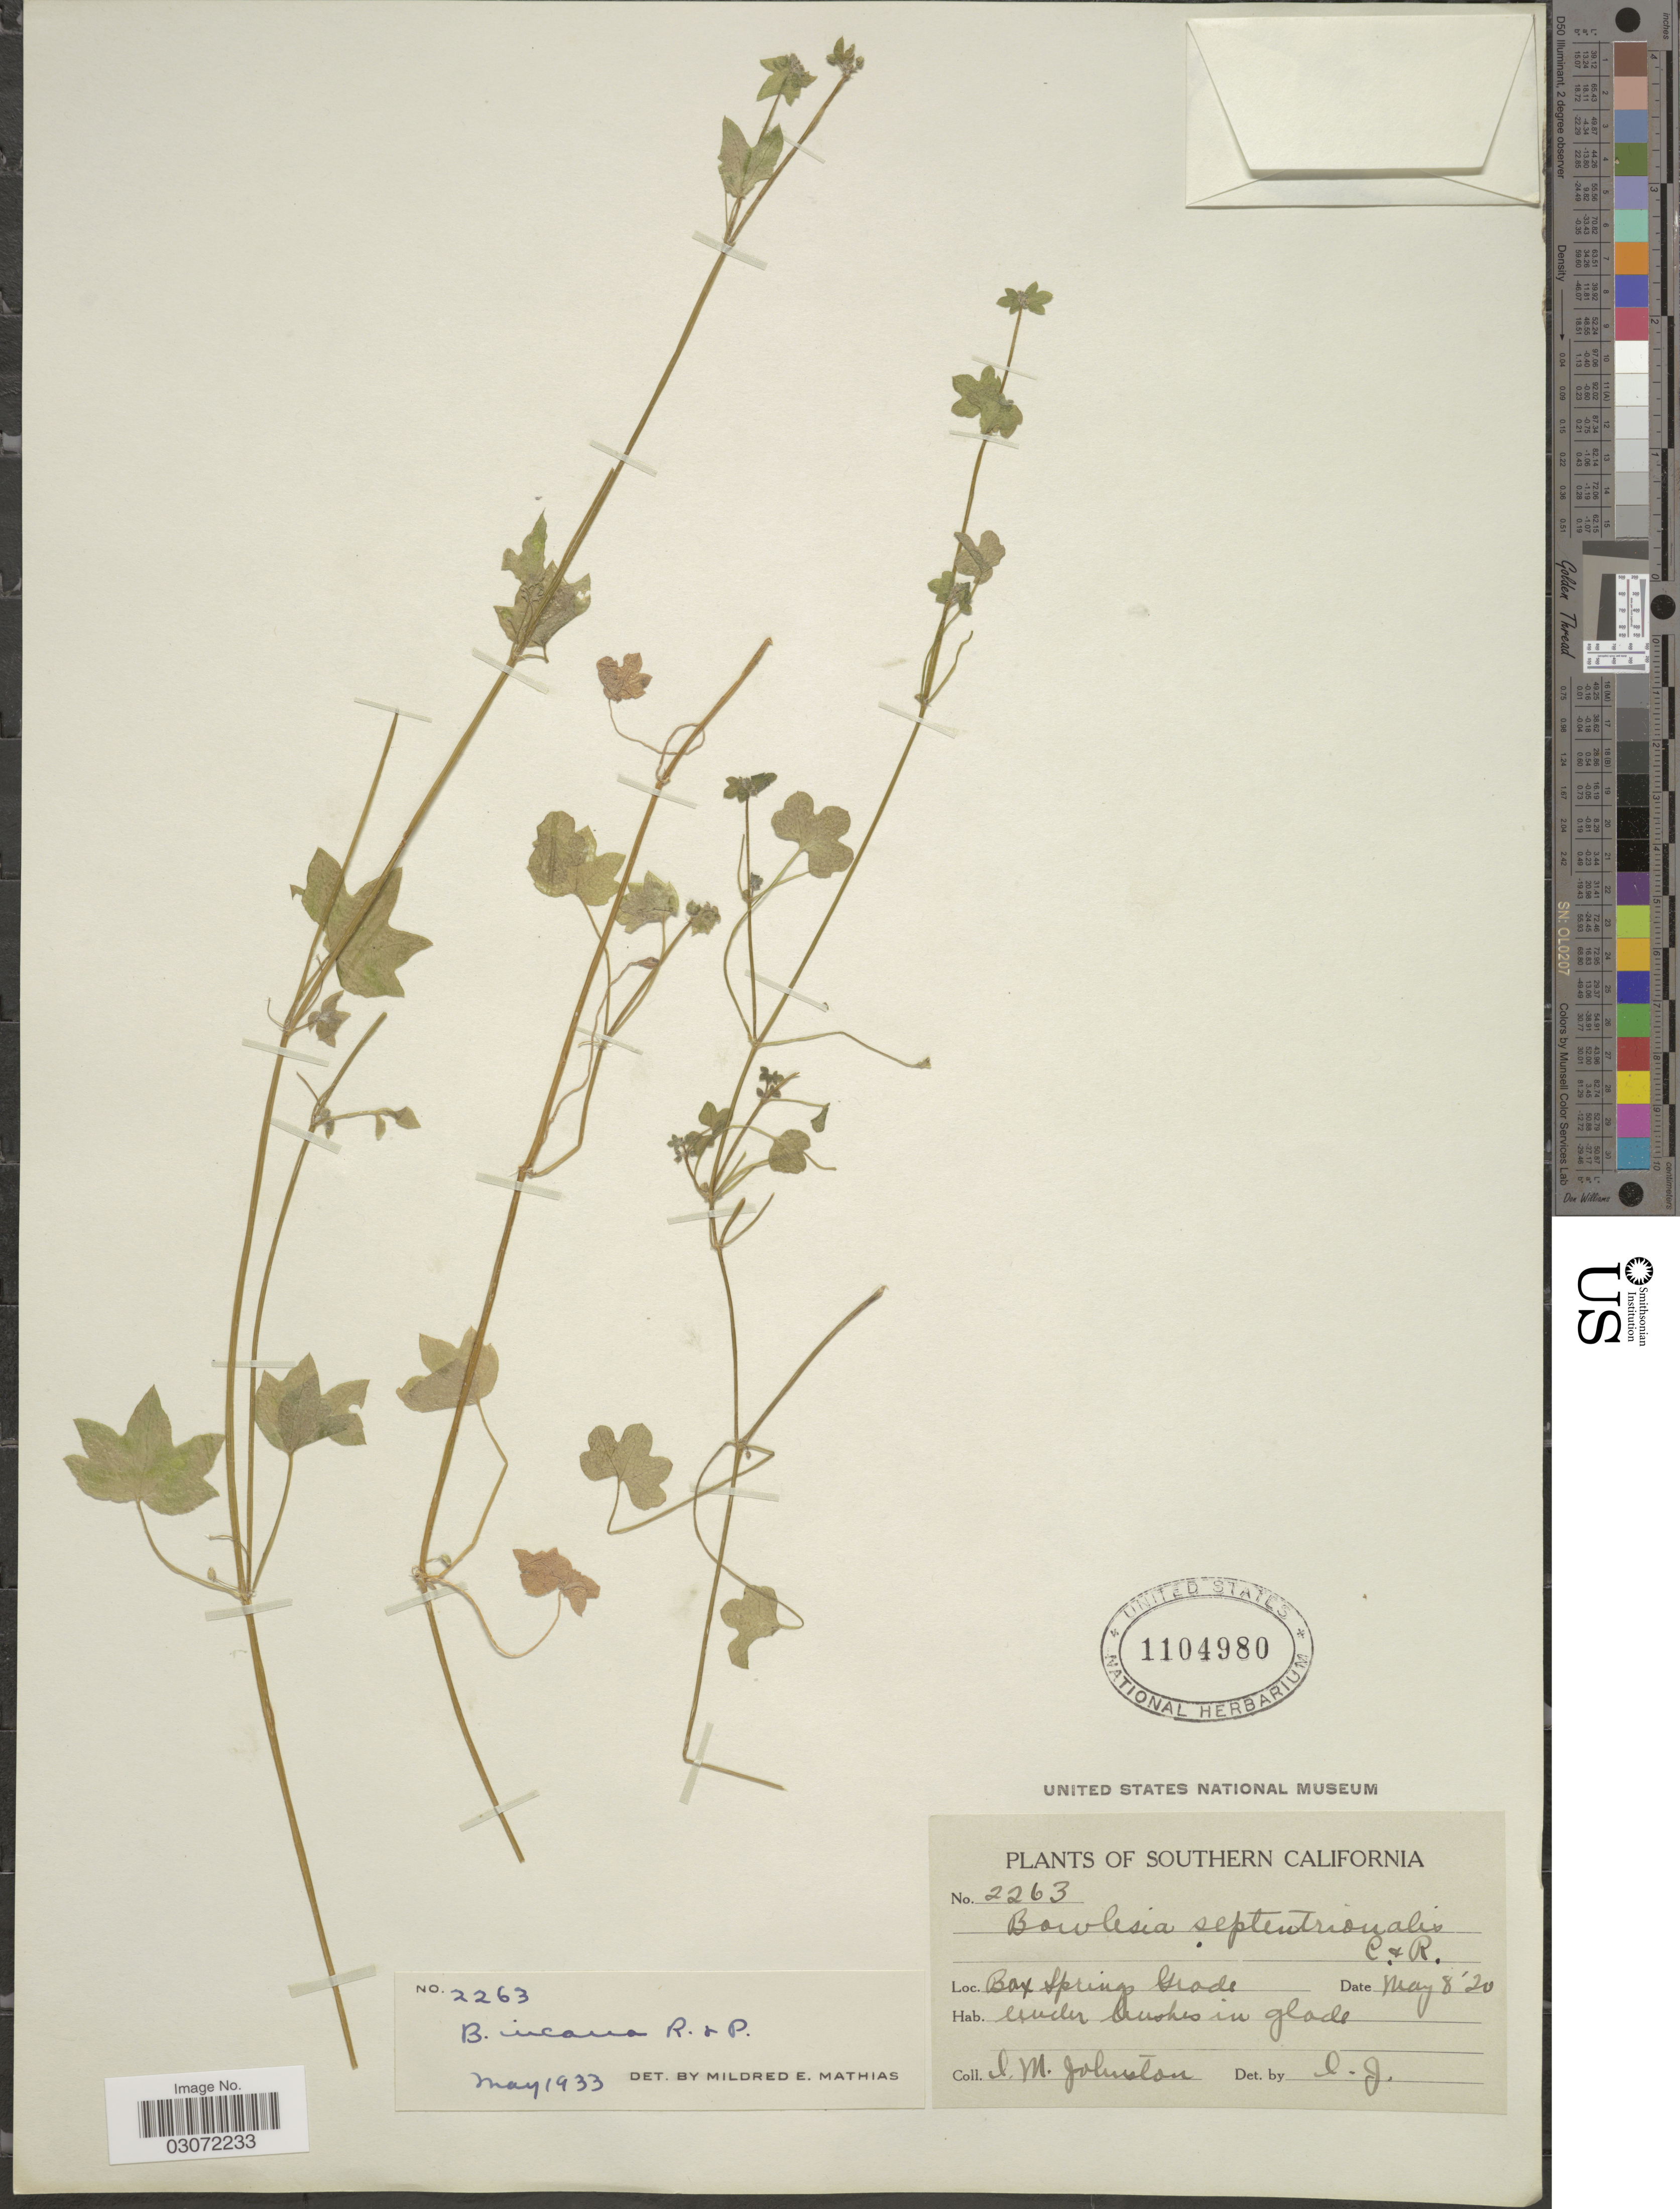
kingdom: Plantae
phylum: Tracheophyta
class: Magnoliopsida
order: Apiales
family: Apiaceae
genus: Bowlesia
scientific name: Bowlesia incana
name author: Ruiz & Pav.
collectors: I.M. Johnston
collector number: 2263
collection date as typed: Transcribed d/m/y: 8/5/20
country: United States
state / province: California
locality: Southern California. Box Springs Glade.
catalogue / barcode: US 1104980